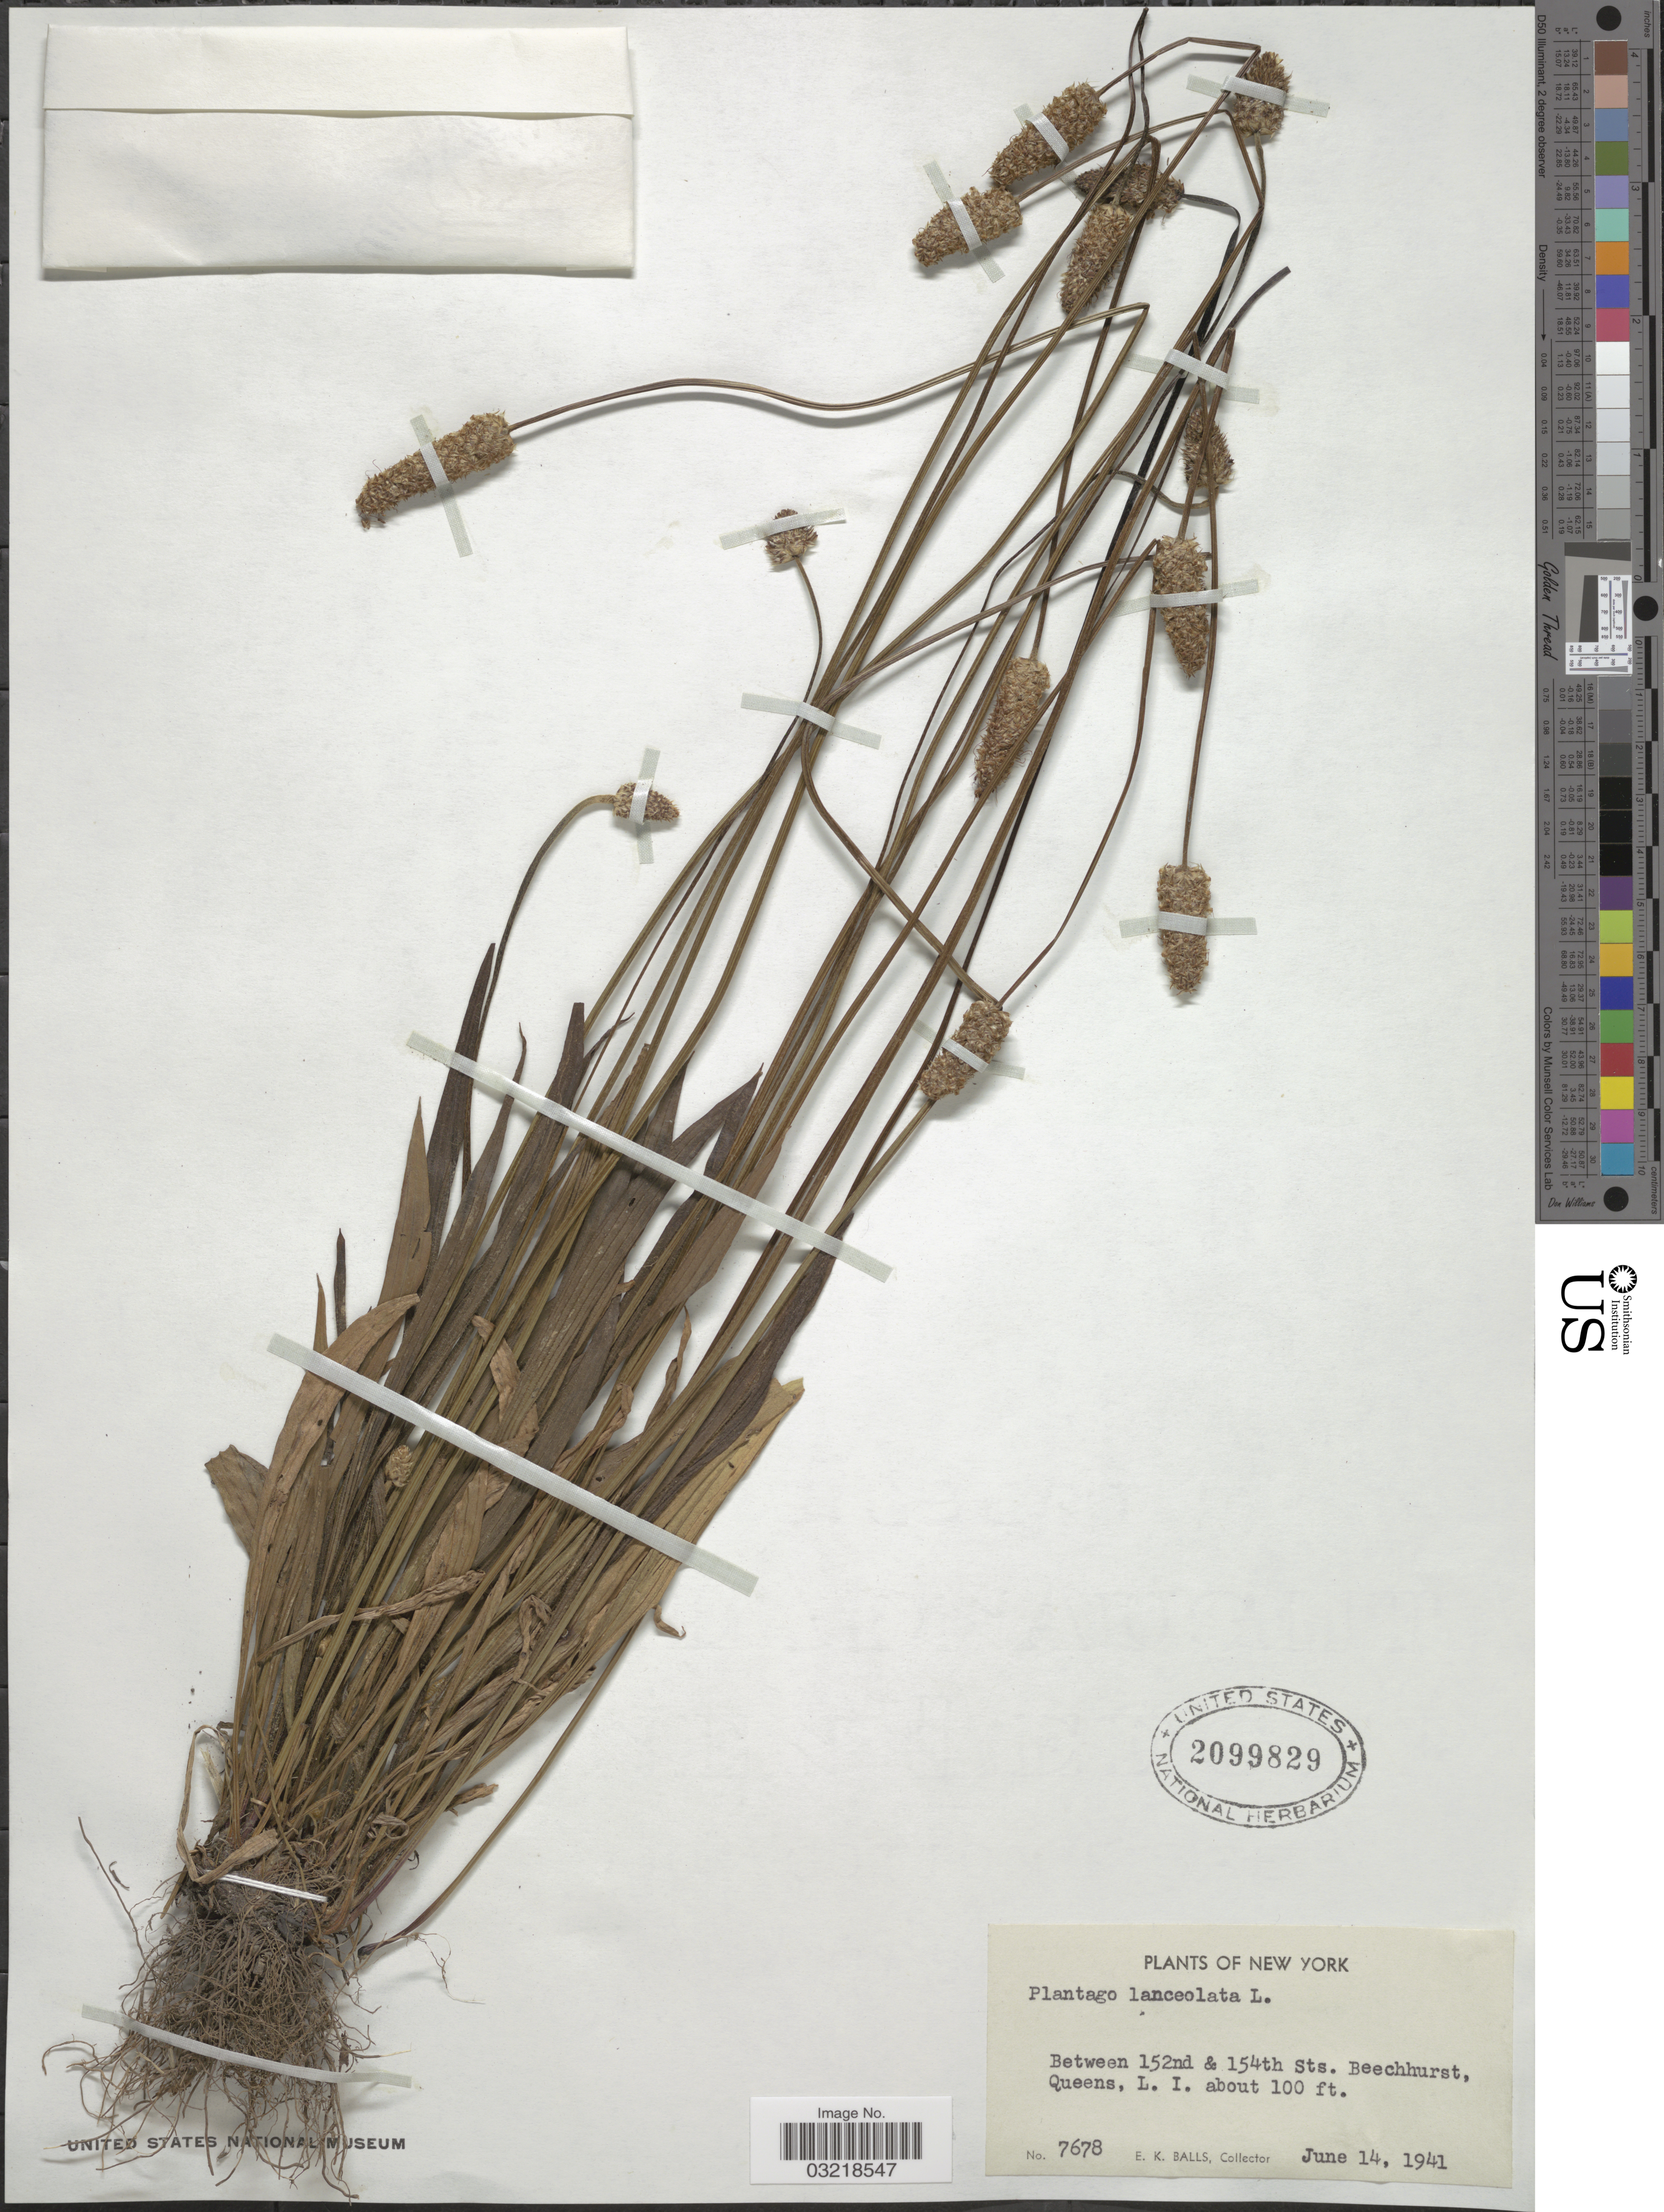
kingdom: Plantae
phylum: Tracheophyta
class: Magnoliopsida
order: Lamiales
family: Plantaginaceae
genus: Plantago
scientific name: Plantago lanceolata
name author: L.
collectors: E. K. Balls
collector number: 7678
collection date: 1941-06-14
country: United States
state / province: New York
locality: Between 152nd & 154th Sts. Beechhurst, Queens, L.I.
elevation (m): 30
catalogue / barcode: US 2099829